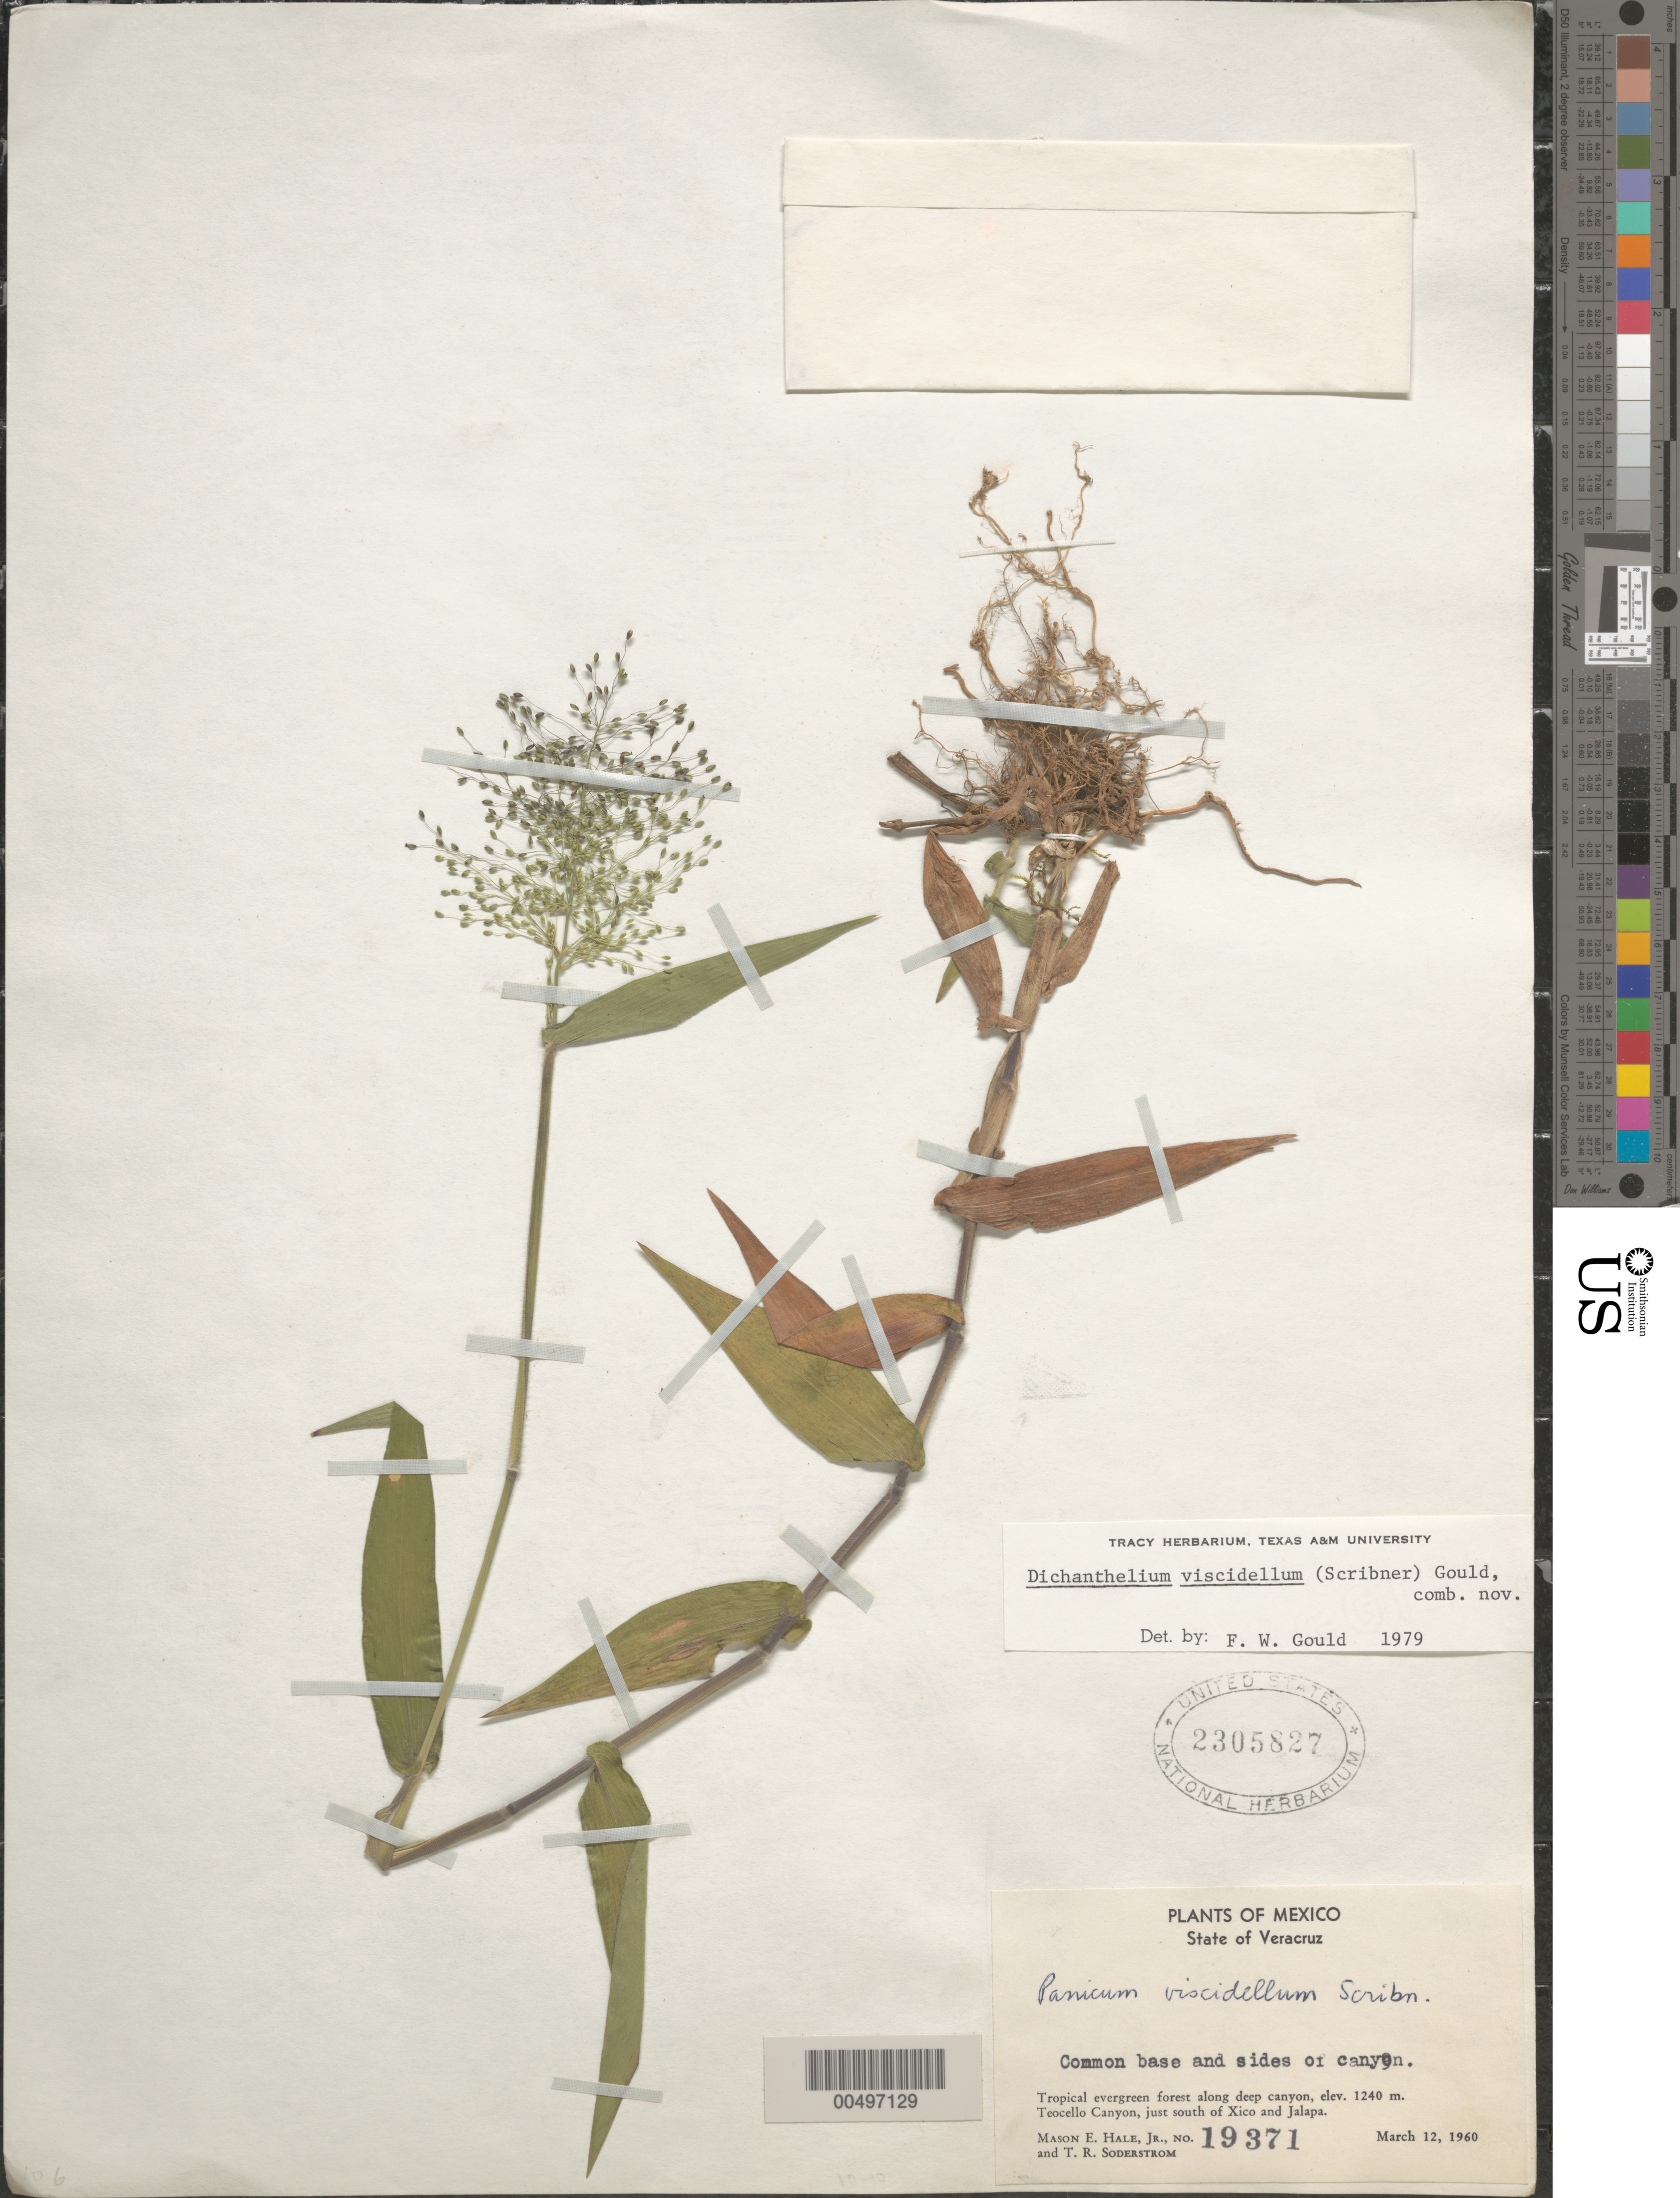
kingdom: Plantae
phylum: Tracheophyta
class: Liliopsida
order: Poales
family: Poaceae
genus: Dichanthelium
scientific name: Dichanthelium viscidellum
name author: (Scribn.) Gould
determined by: Gould, F. W.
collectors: M. Hale & T. R. Soderstrom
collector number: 19371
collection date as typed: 12 Mar 1960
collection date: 1960-03-12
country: Mexico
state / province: Veracruz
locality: Teocello Canyon, just S of Xico & Jalapa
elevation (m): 1240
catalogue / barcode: US 2305827